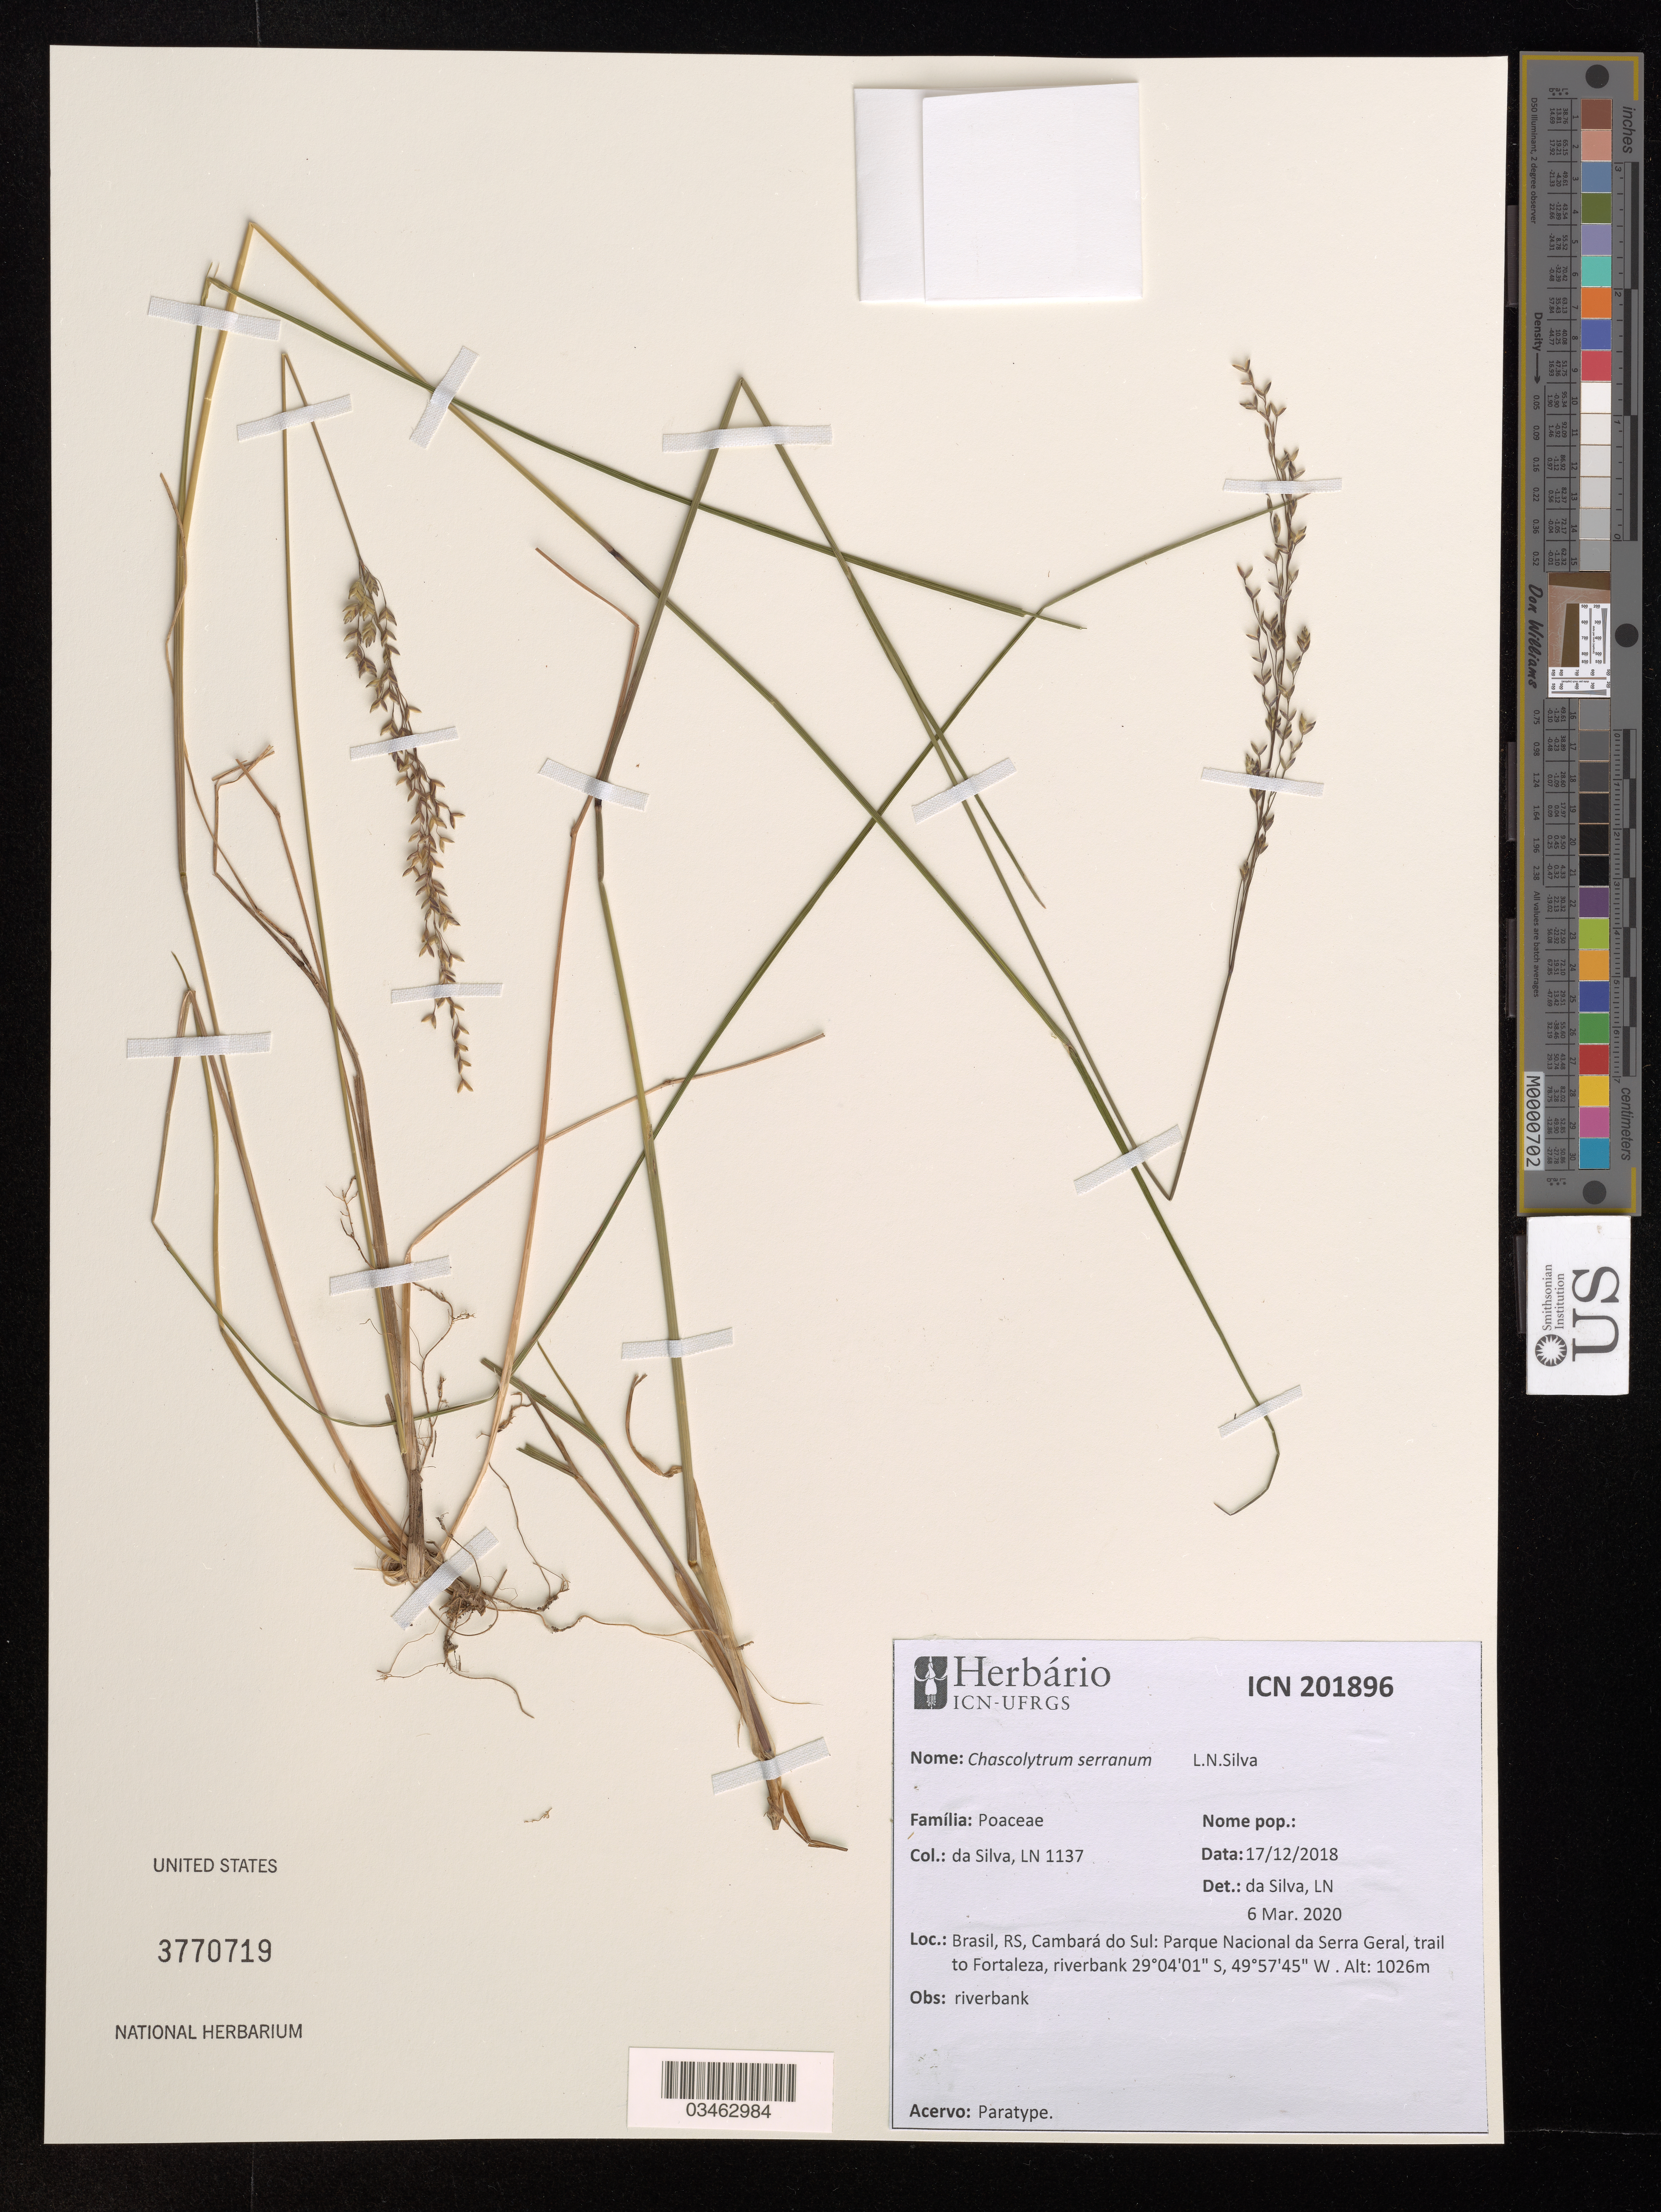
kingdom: Plantae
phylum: Tracheophyta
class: Liliopsida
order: Poales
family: Poaceae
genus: Chascolytrum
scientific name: Chascolytrum serranum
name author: L.N. Silva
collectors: L. da Silva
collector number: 1137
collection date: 2018-12-17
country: Brazil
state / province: Rio Grande do Sul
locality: Cambará do Sul: Parque Nacional da Serra Geral, trail to Fortaleza, riverbank.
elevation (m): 1026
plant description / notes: Paratype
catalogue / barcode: US 3770719